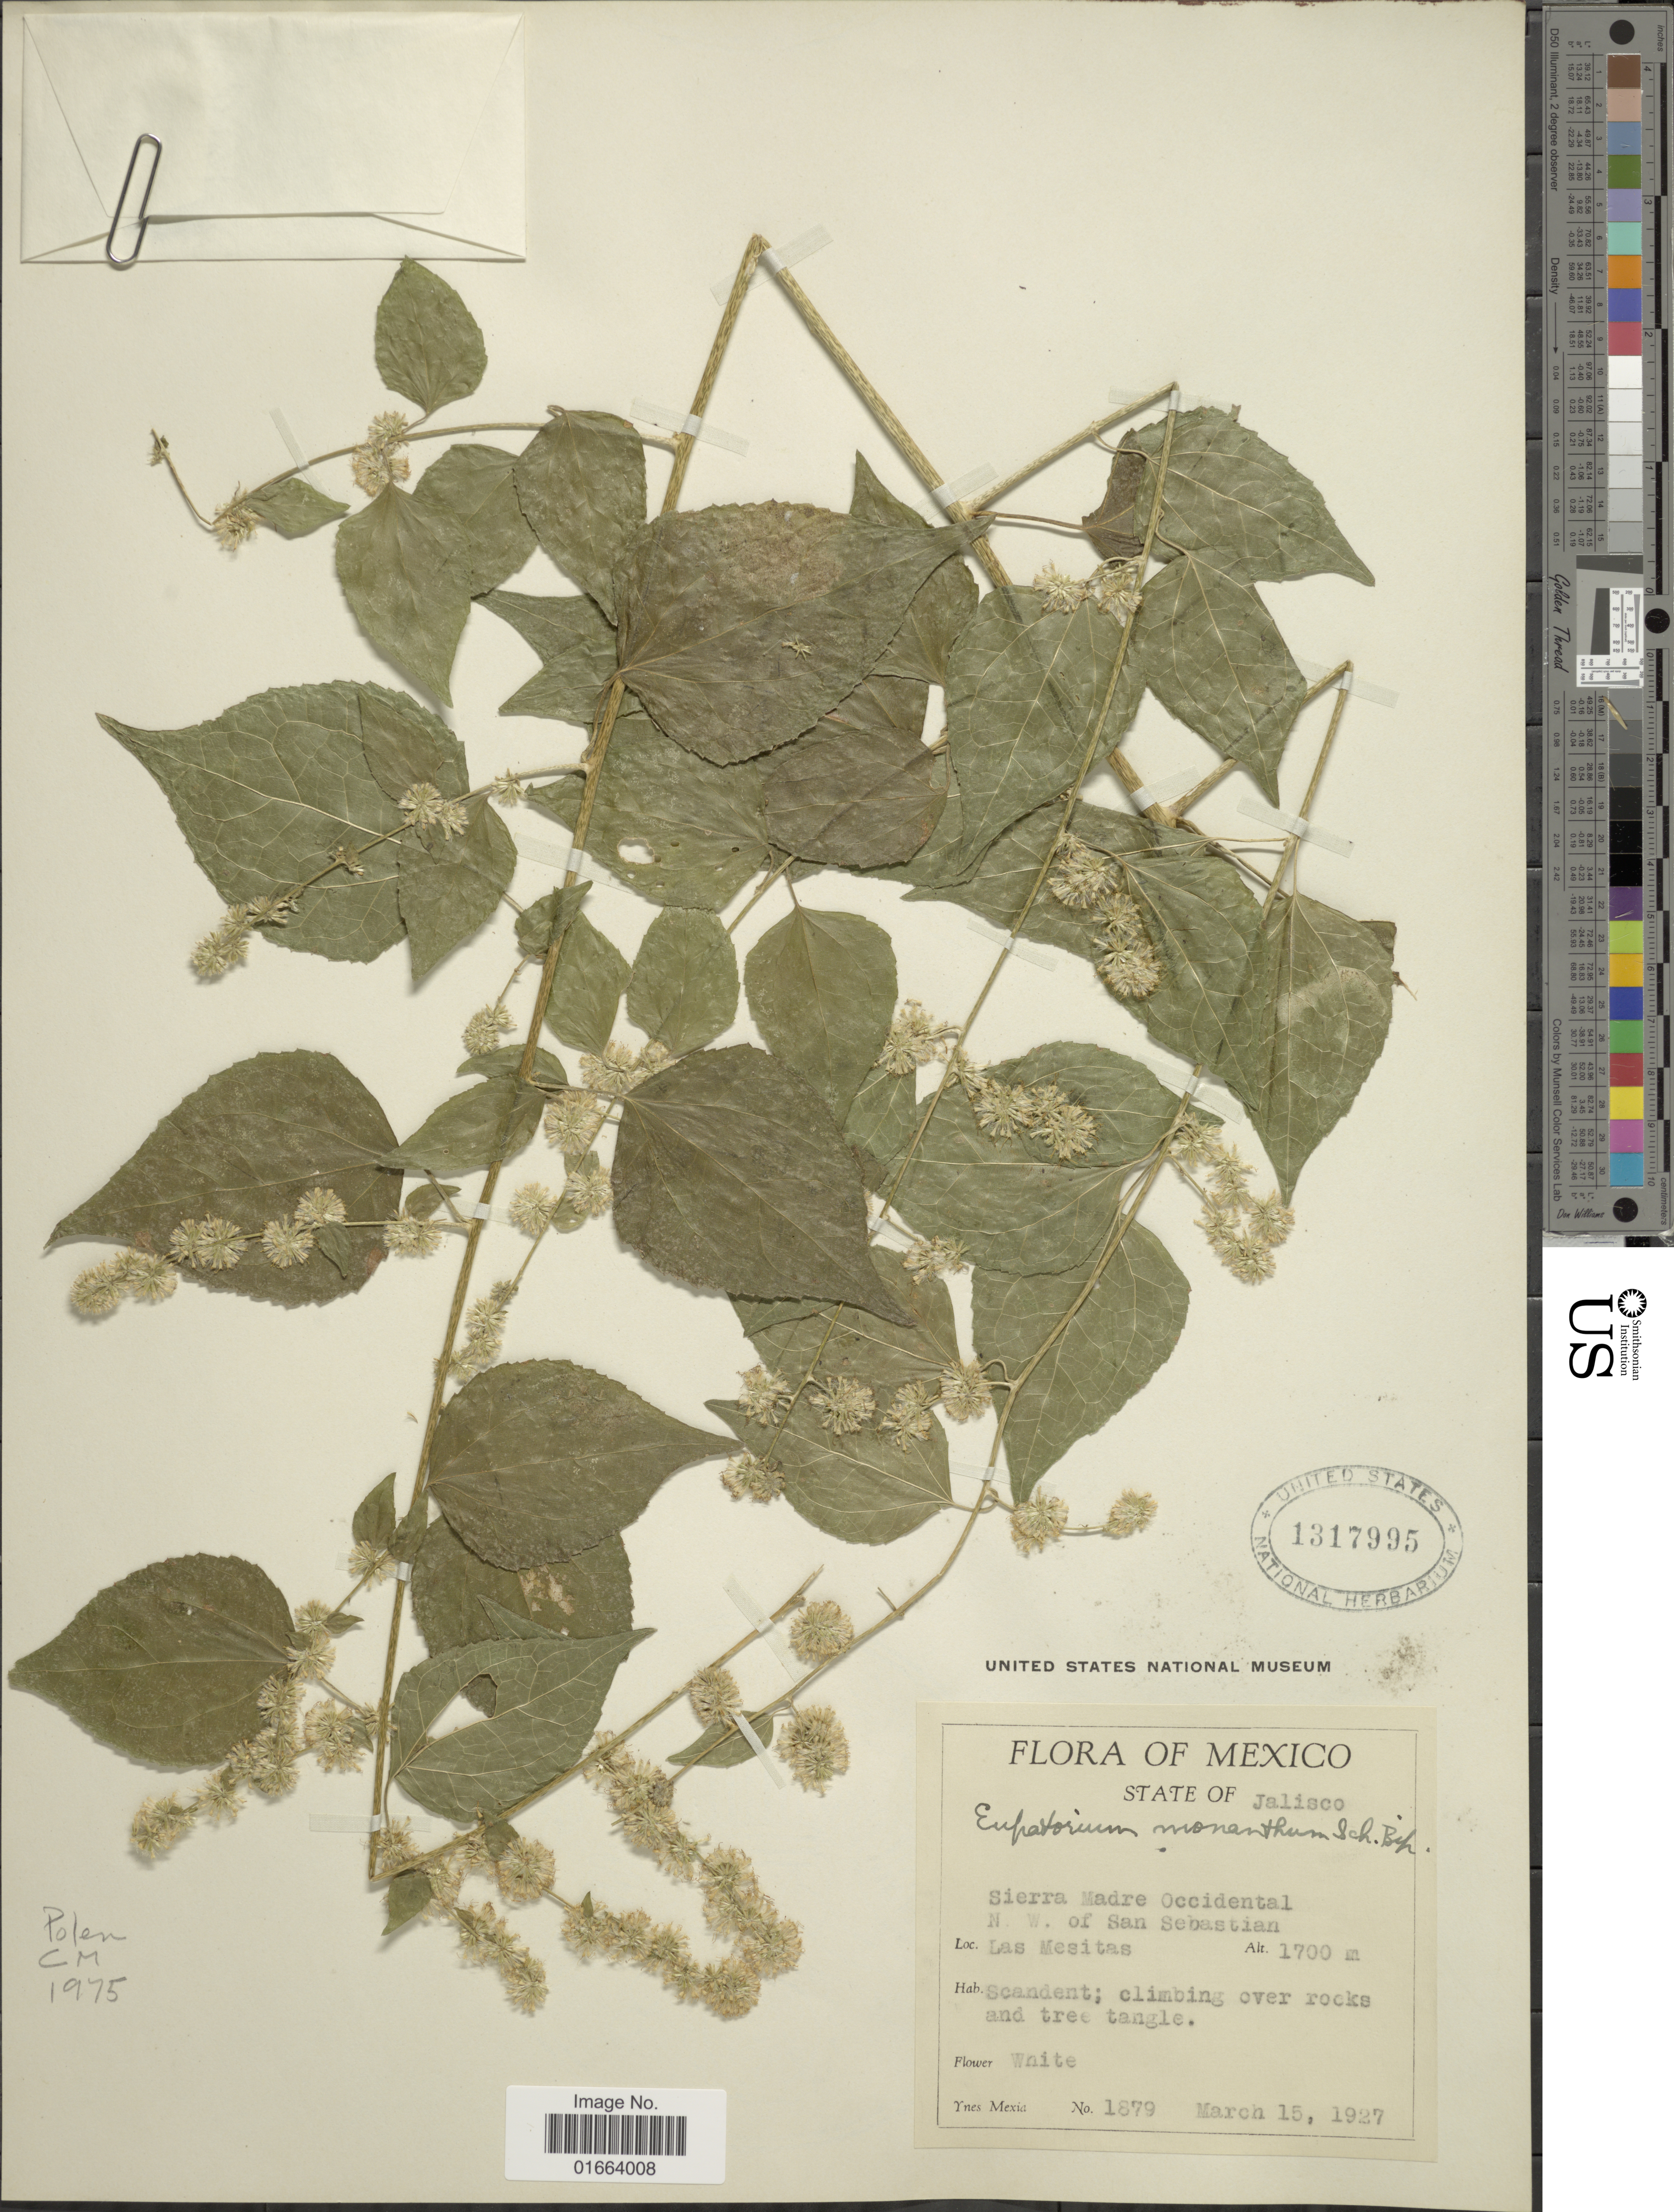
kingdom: Plantae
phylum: Tracheophyta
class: Magnoliopsida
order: Asterales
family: Asteraceae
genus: Neohintonia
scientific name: Neohintonia monantha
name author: (Sch. Bip.) R.M. King & H. Rob.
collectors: Y. Mexia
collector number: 1879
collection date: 1927-03-15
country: Mexico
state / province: Jalisco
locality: Sierra Madre Occidental. N. W. of San Sebastian. Las Mesitas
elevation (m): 1700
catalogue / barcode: US 1317995